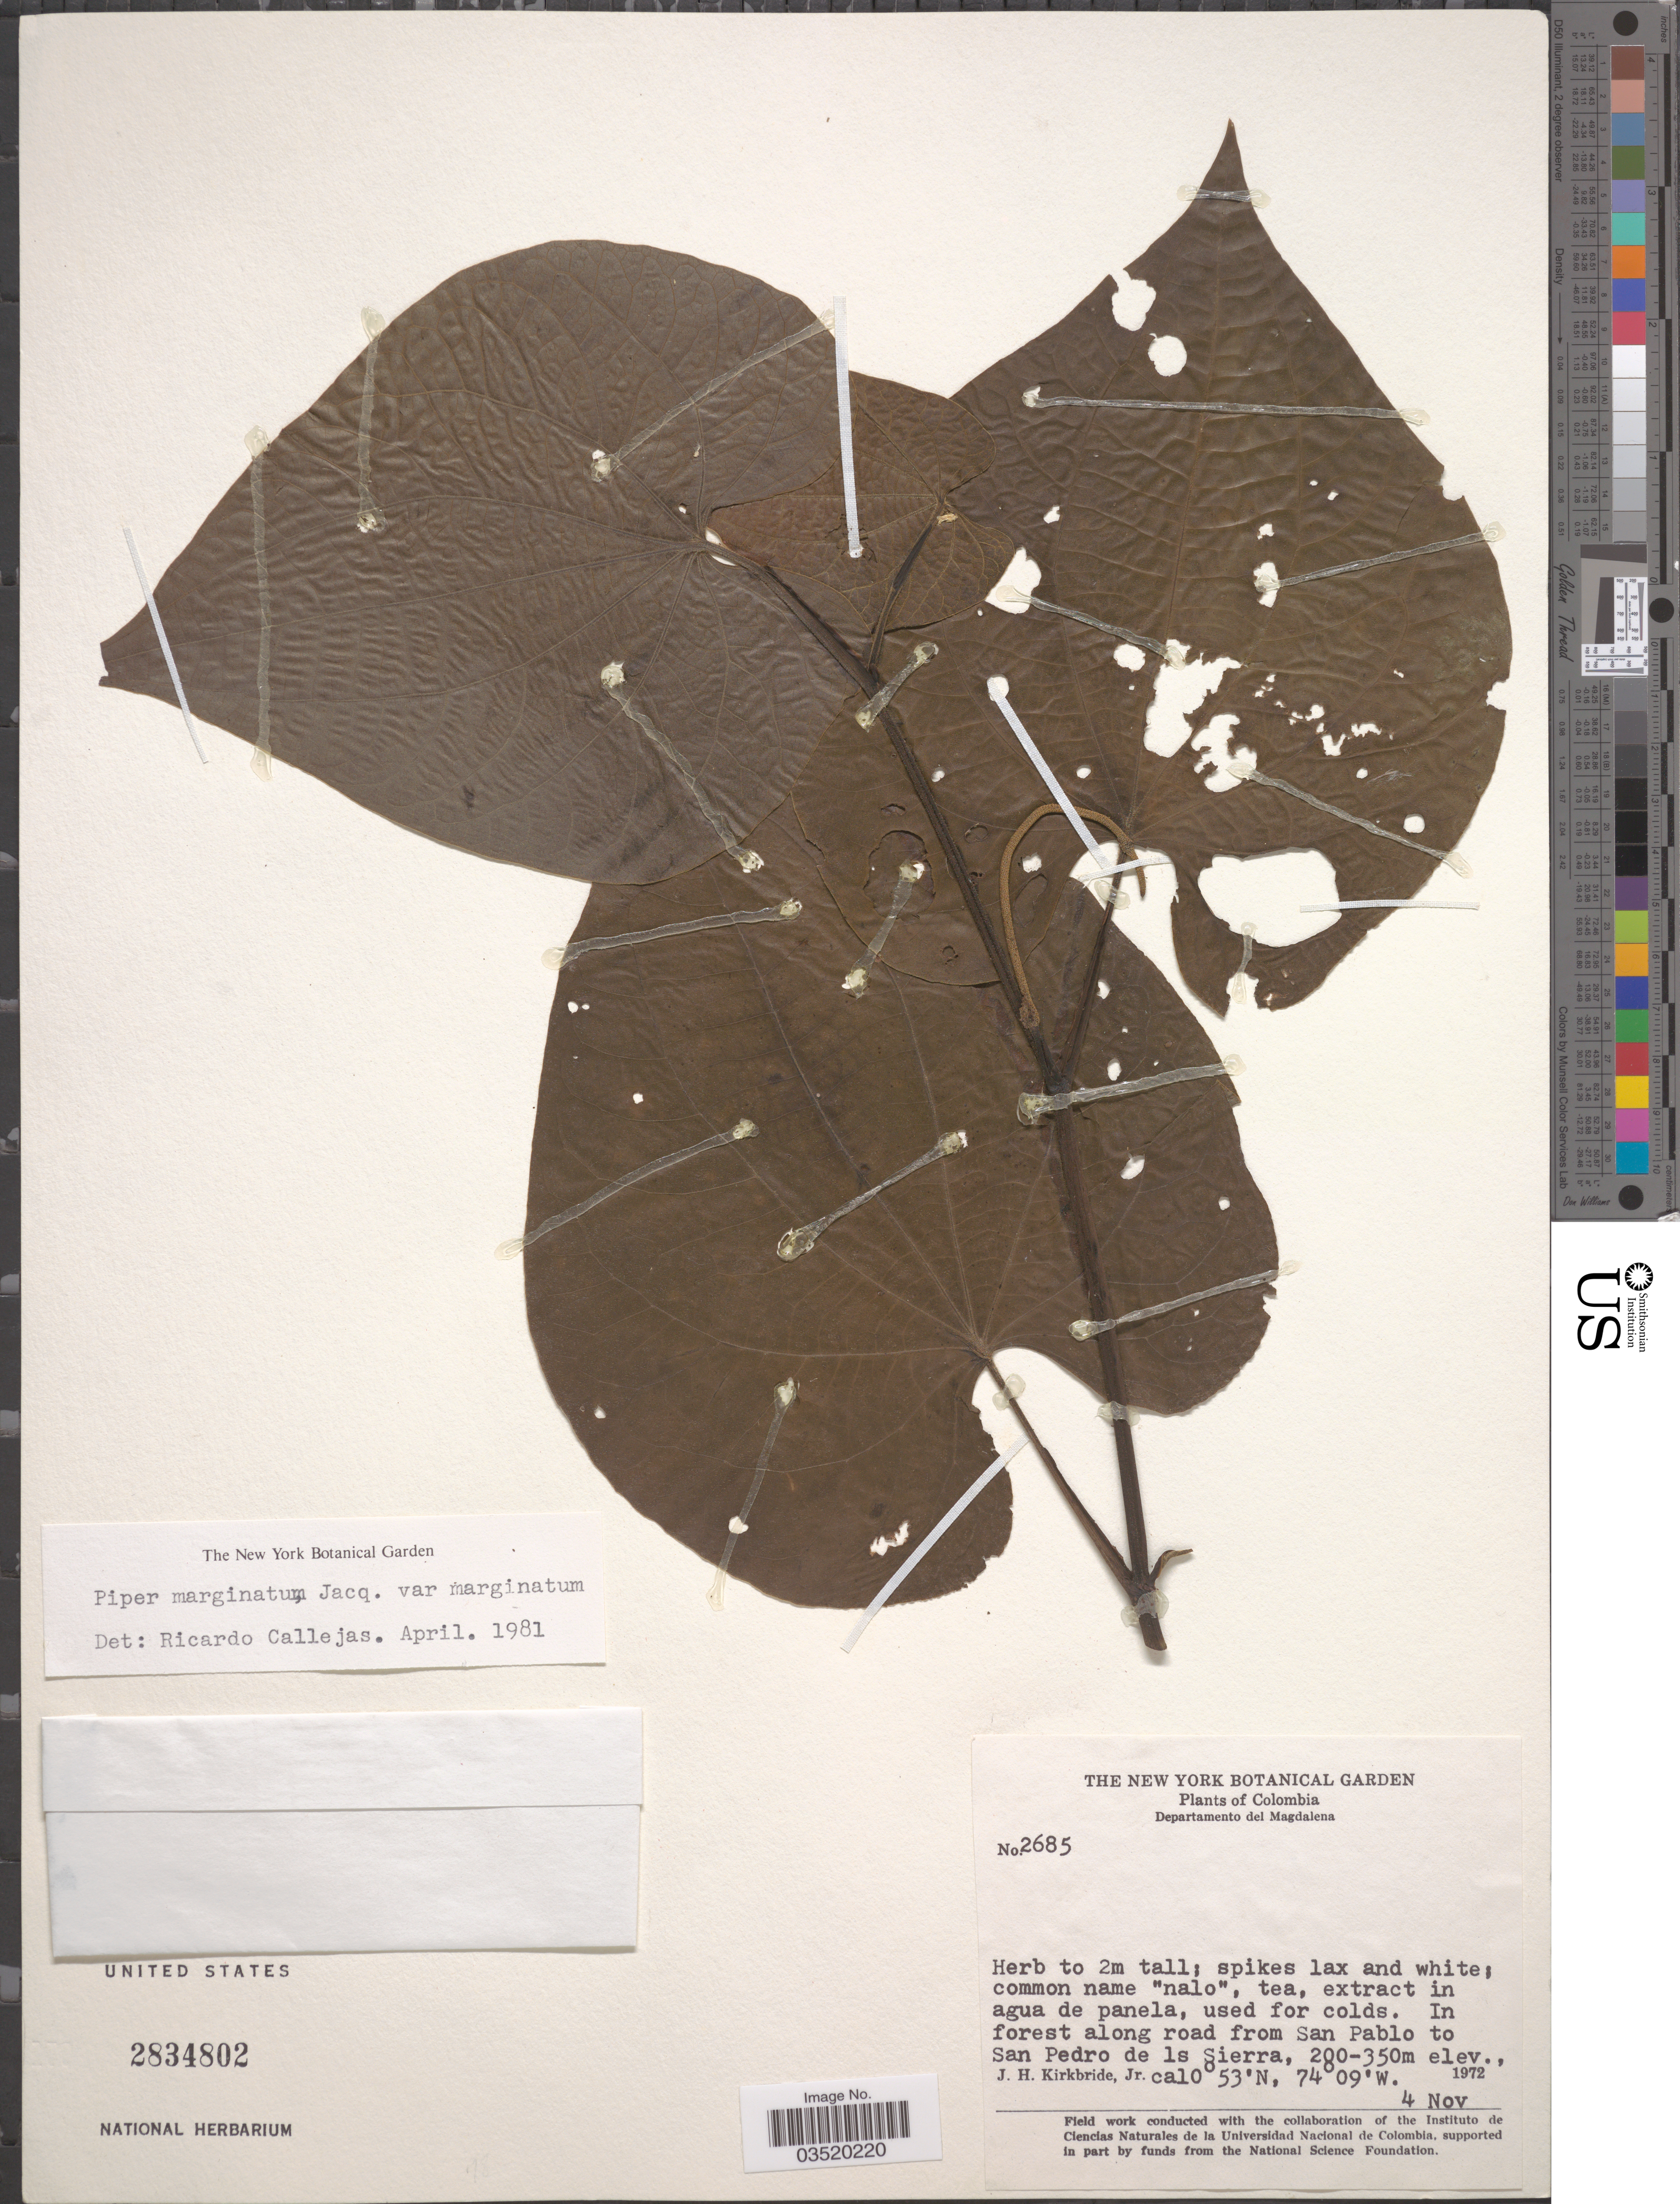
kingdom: Plantae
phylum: Tracheophyta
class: Magnoliopsida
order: Piperales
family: Piperaceae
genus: Piper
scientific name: Piper marginatum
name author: Jacq.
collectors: J. H. Kirkbride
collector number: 2685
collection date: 1972-11-04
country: Colombia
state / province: Magdalena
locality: Departamento del Magdalena. In forest along road from San Pablo to San Pedro de ls Sierra.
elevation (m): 200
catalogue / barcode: US 2834802